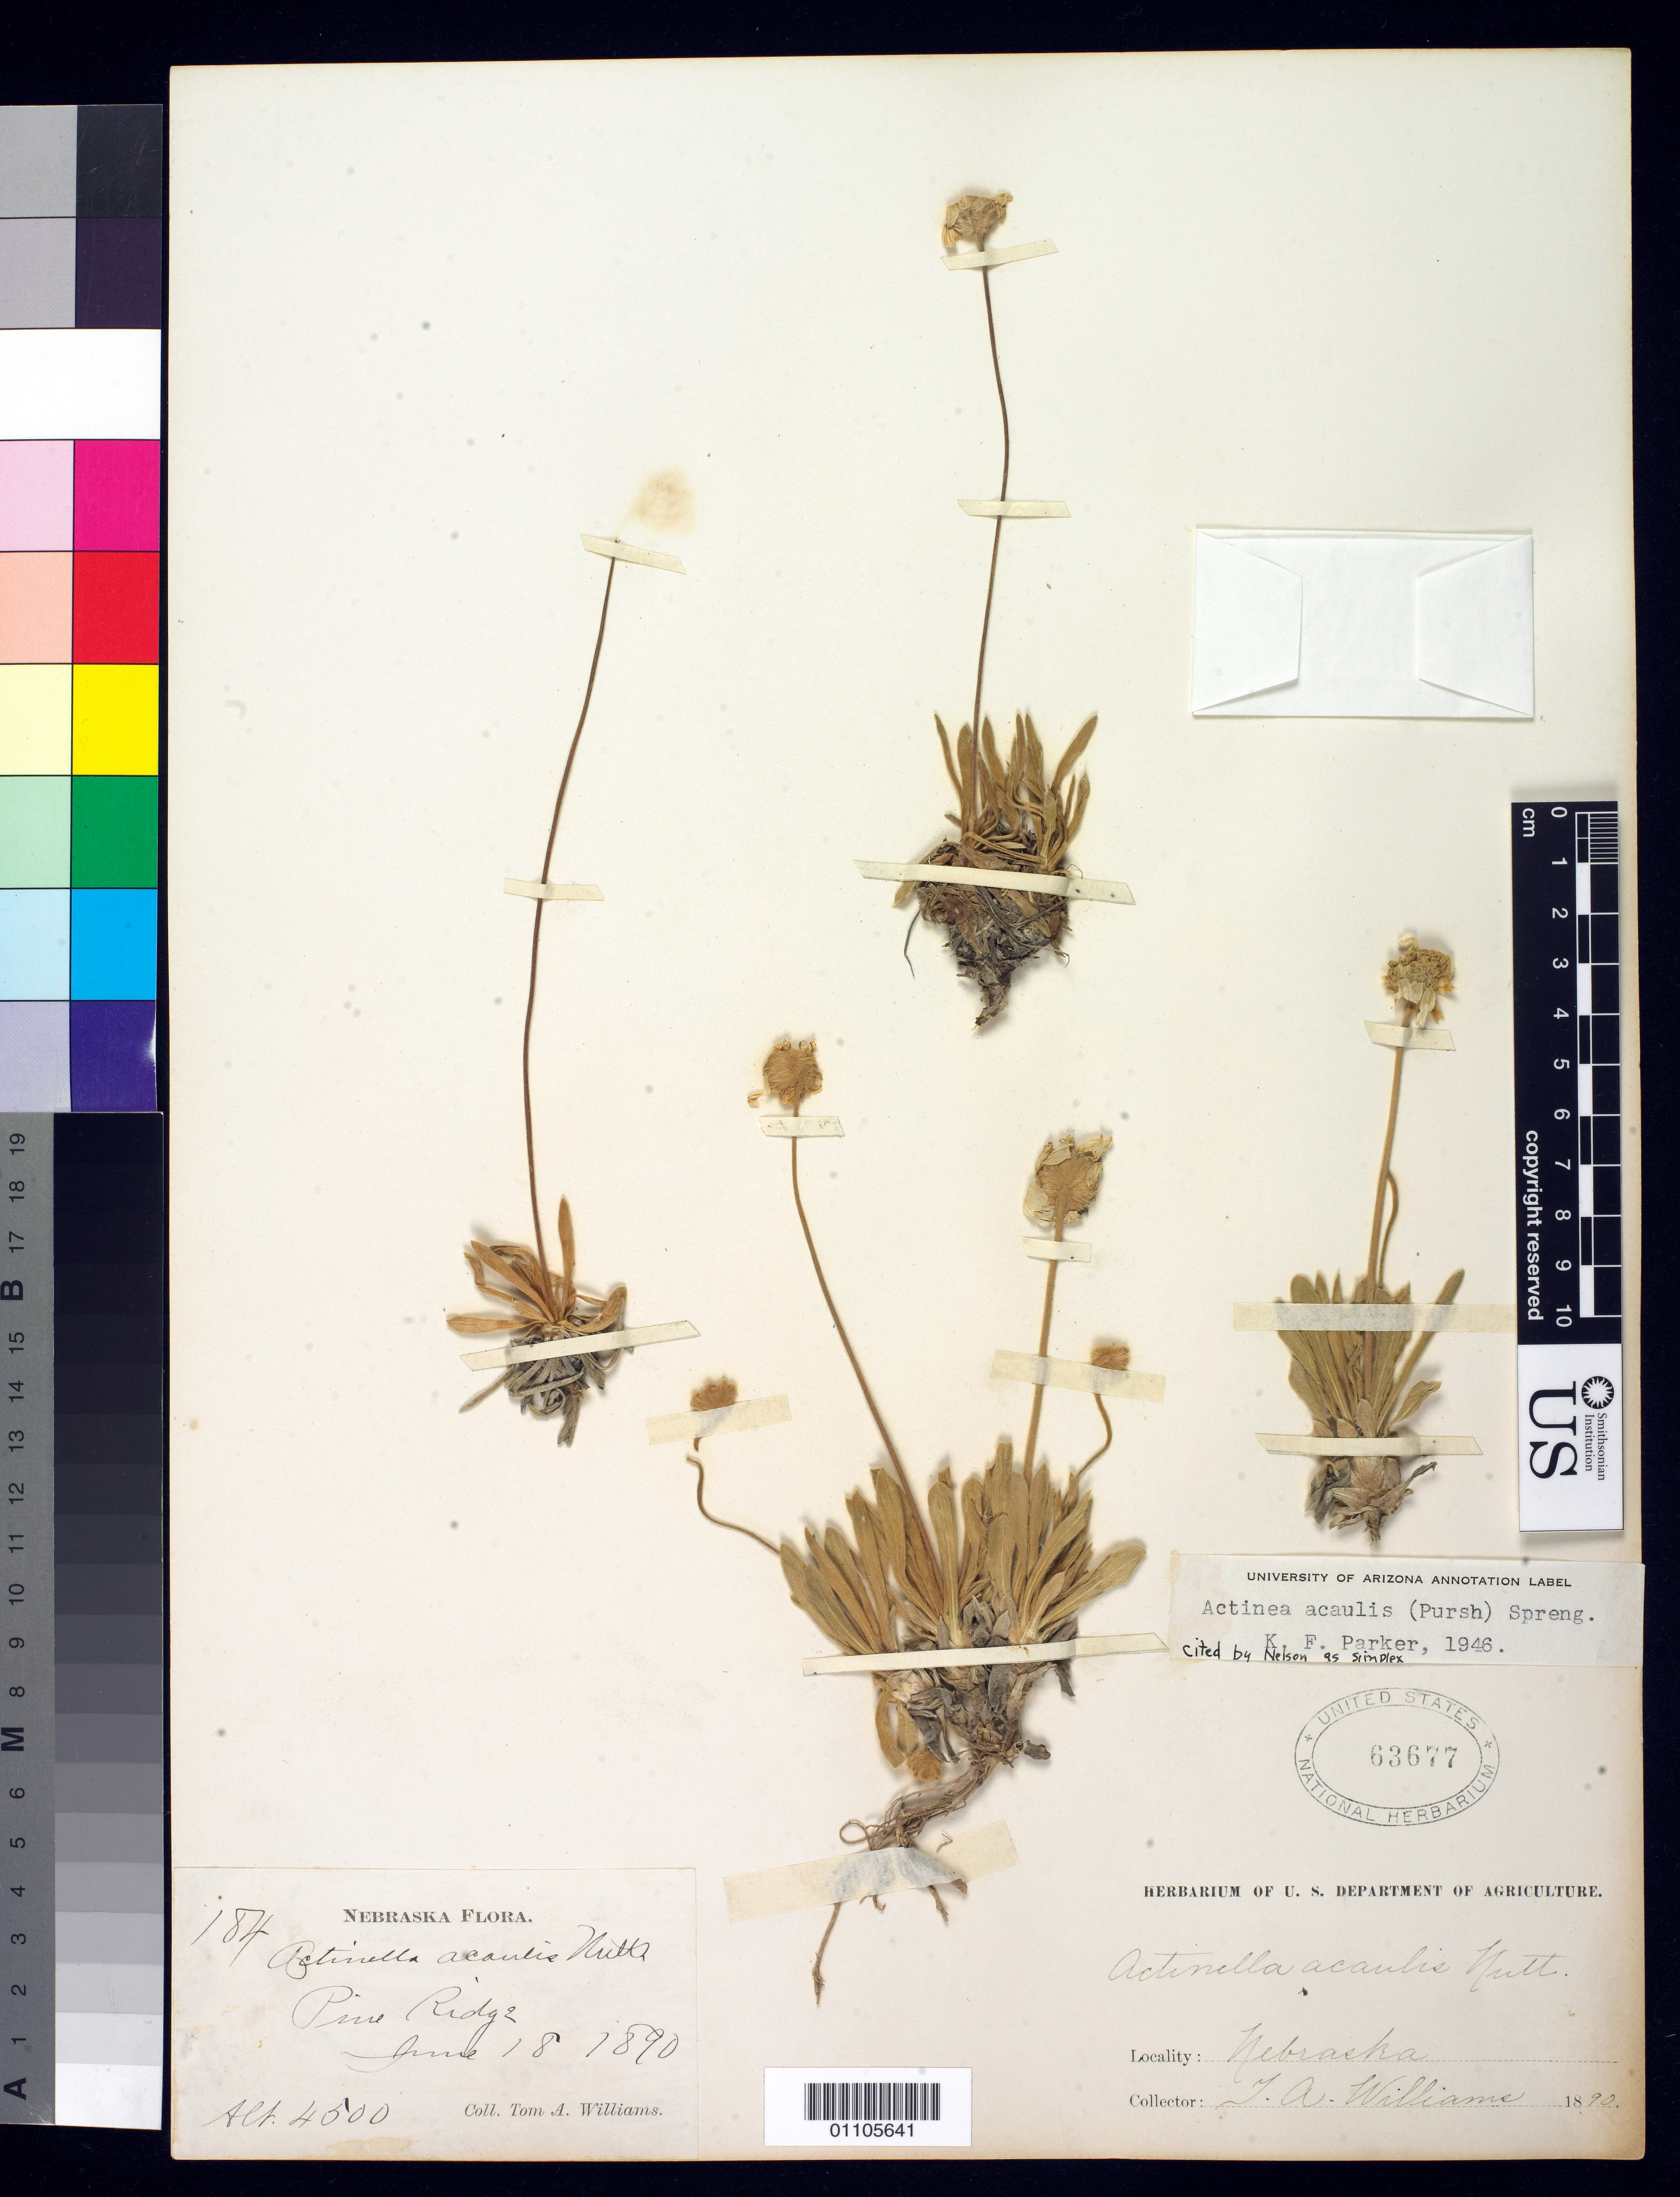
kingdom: Plantae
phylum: Tracheophyta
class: Magnoliopsida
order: Asterales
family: Asteraceae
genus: Tetraneuris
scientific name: Tetraneuris simplex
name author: A. Nelson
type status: Possible Isosyntype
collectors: T. A. Williams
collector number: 184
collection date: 1890-06-18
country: United States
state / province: Nebraska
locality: Pine Ridge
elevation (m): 1372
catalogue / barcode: US 63677